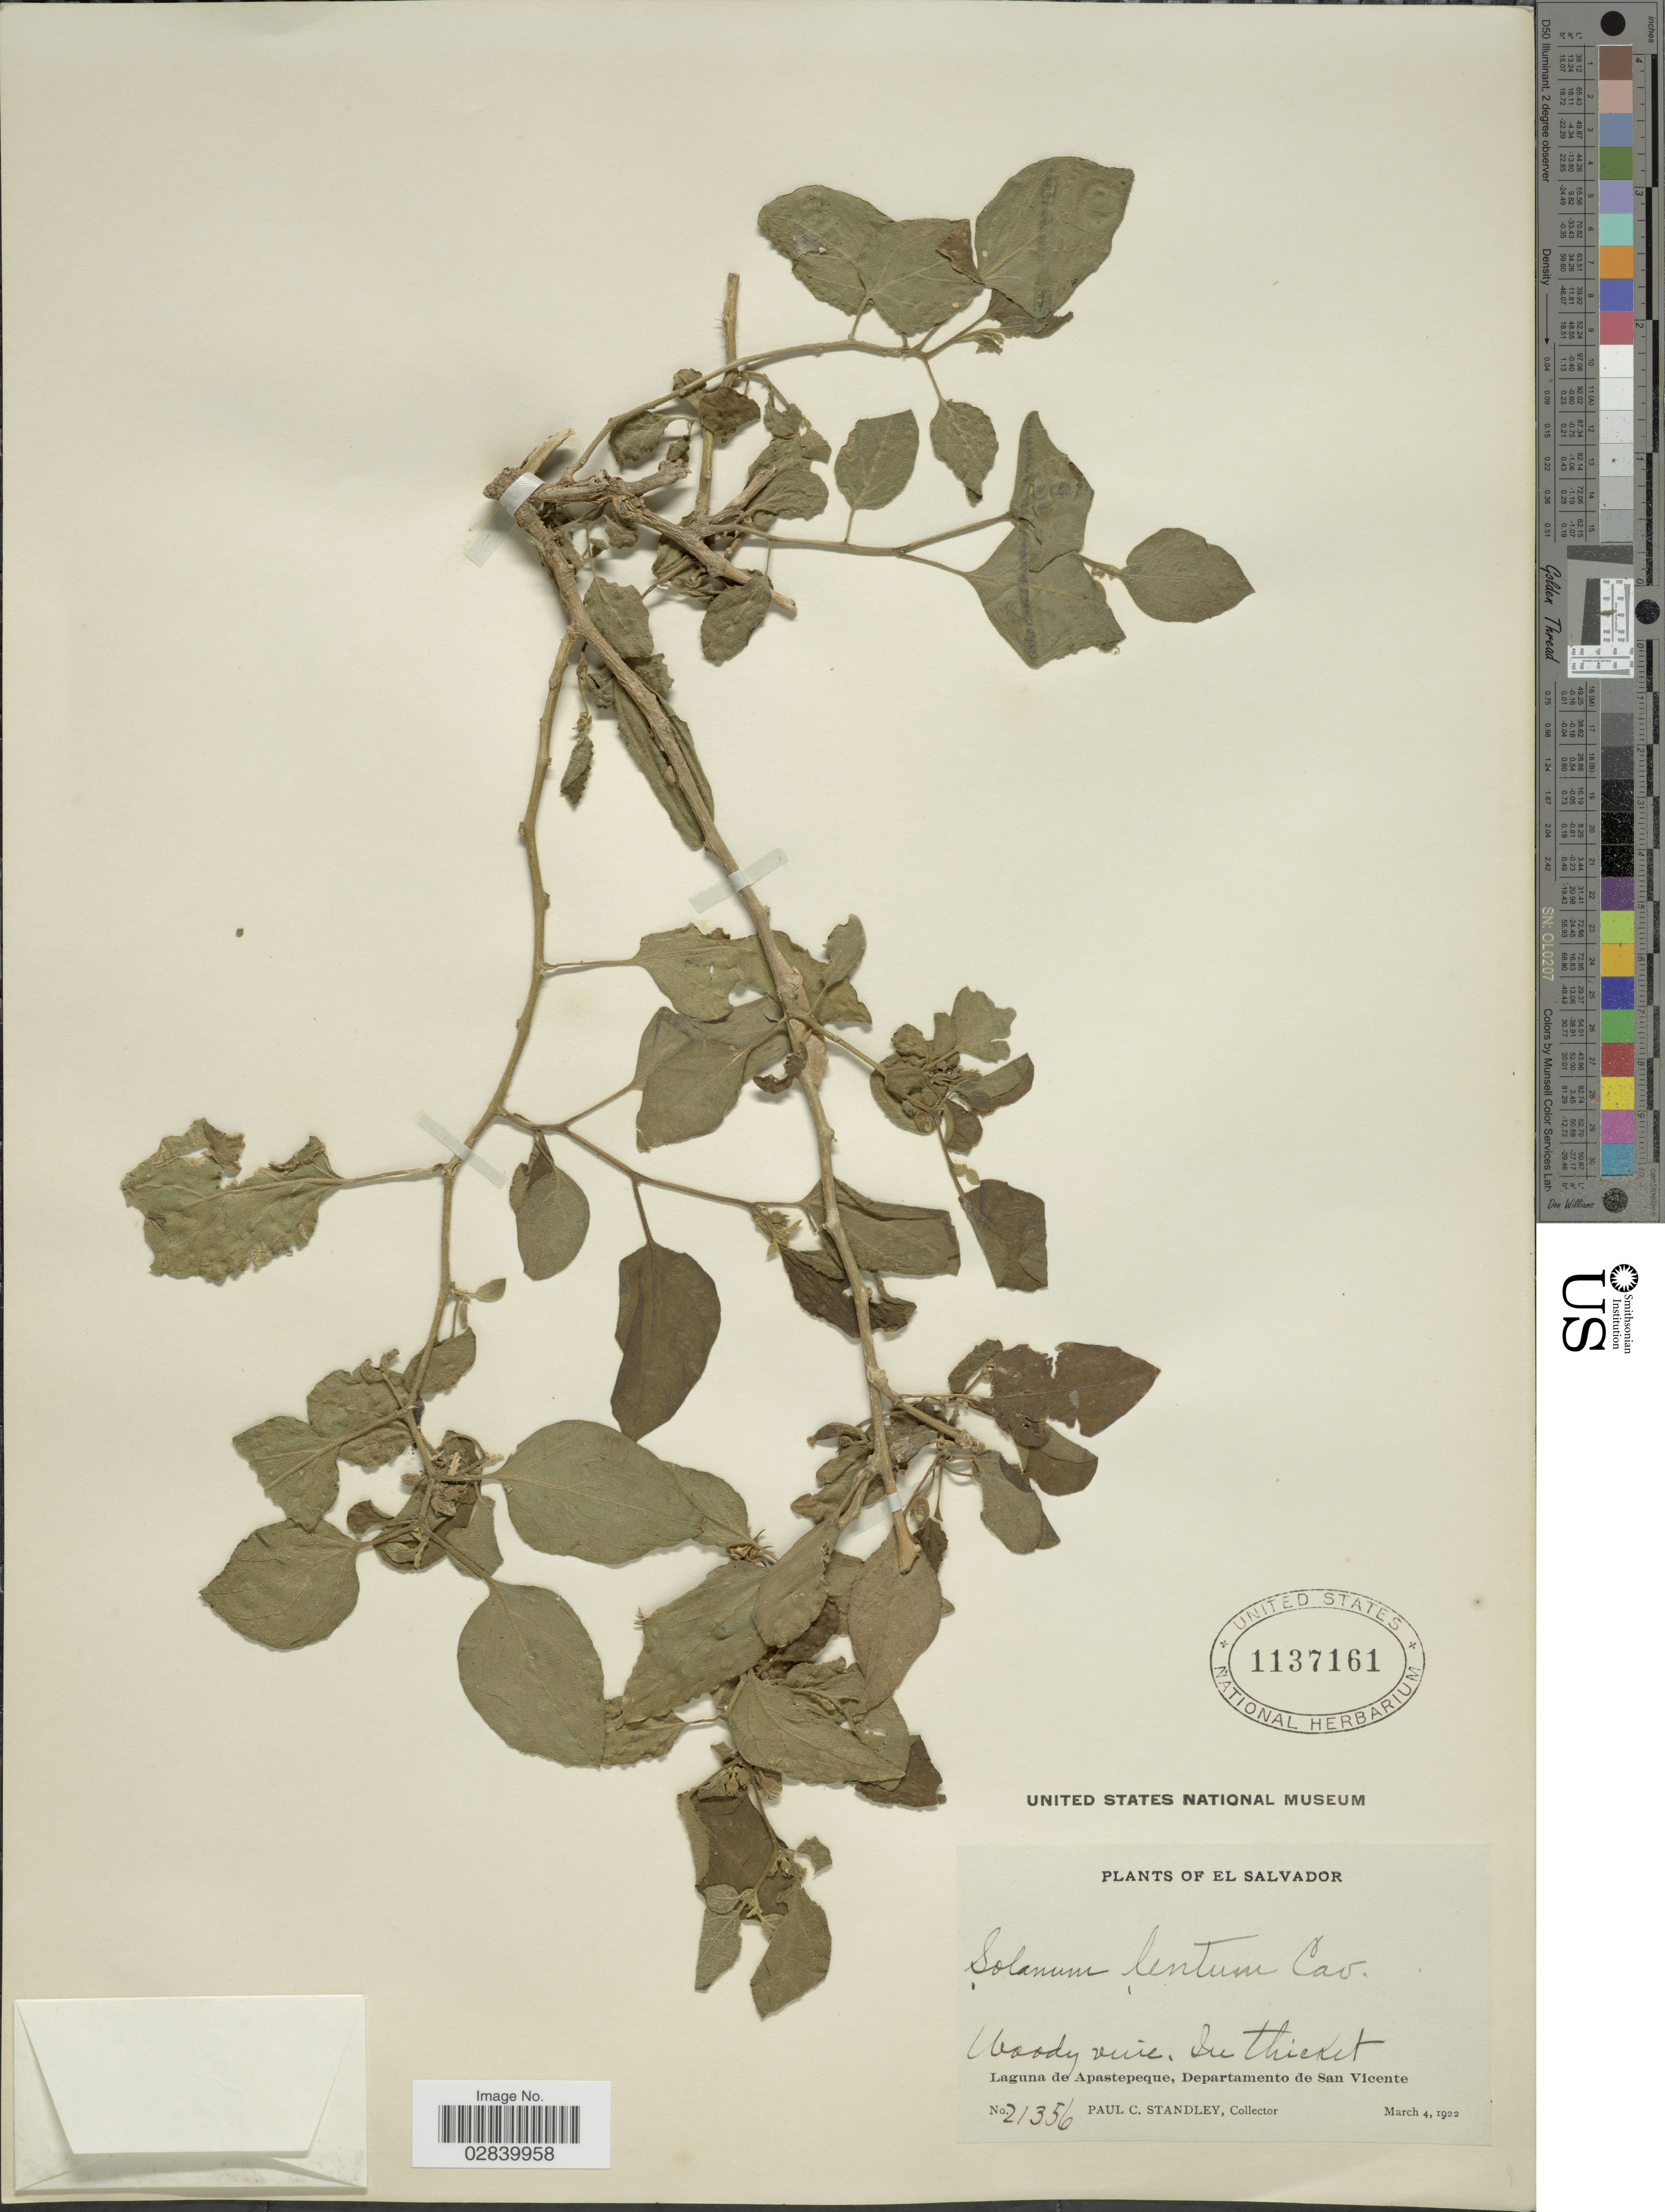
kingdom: Plantae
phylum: Tracheophyta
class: Magnoliopsida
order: Solanales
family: Solanaceae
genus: Lycianthes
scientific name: Lycianthes lenta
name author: (Cav.) Bitter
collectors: P. C. Standley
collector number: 21356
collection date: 1922-03-04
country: El Salvador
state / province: San Vincente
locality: Laguna de Apastepeque, Departamento de San Vicente.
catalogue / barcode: US 1137161